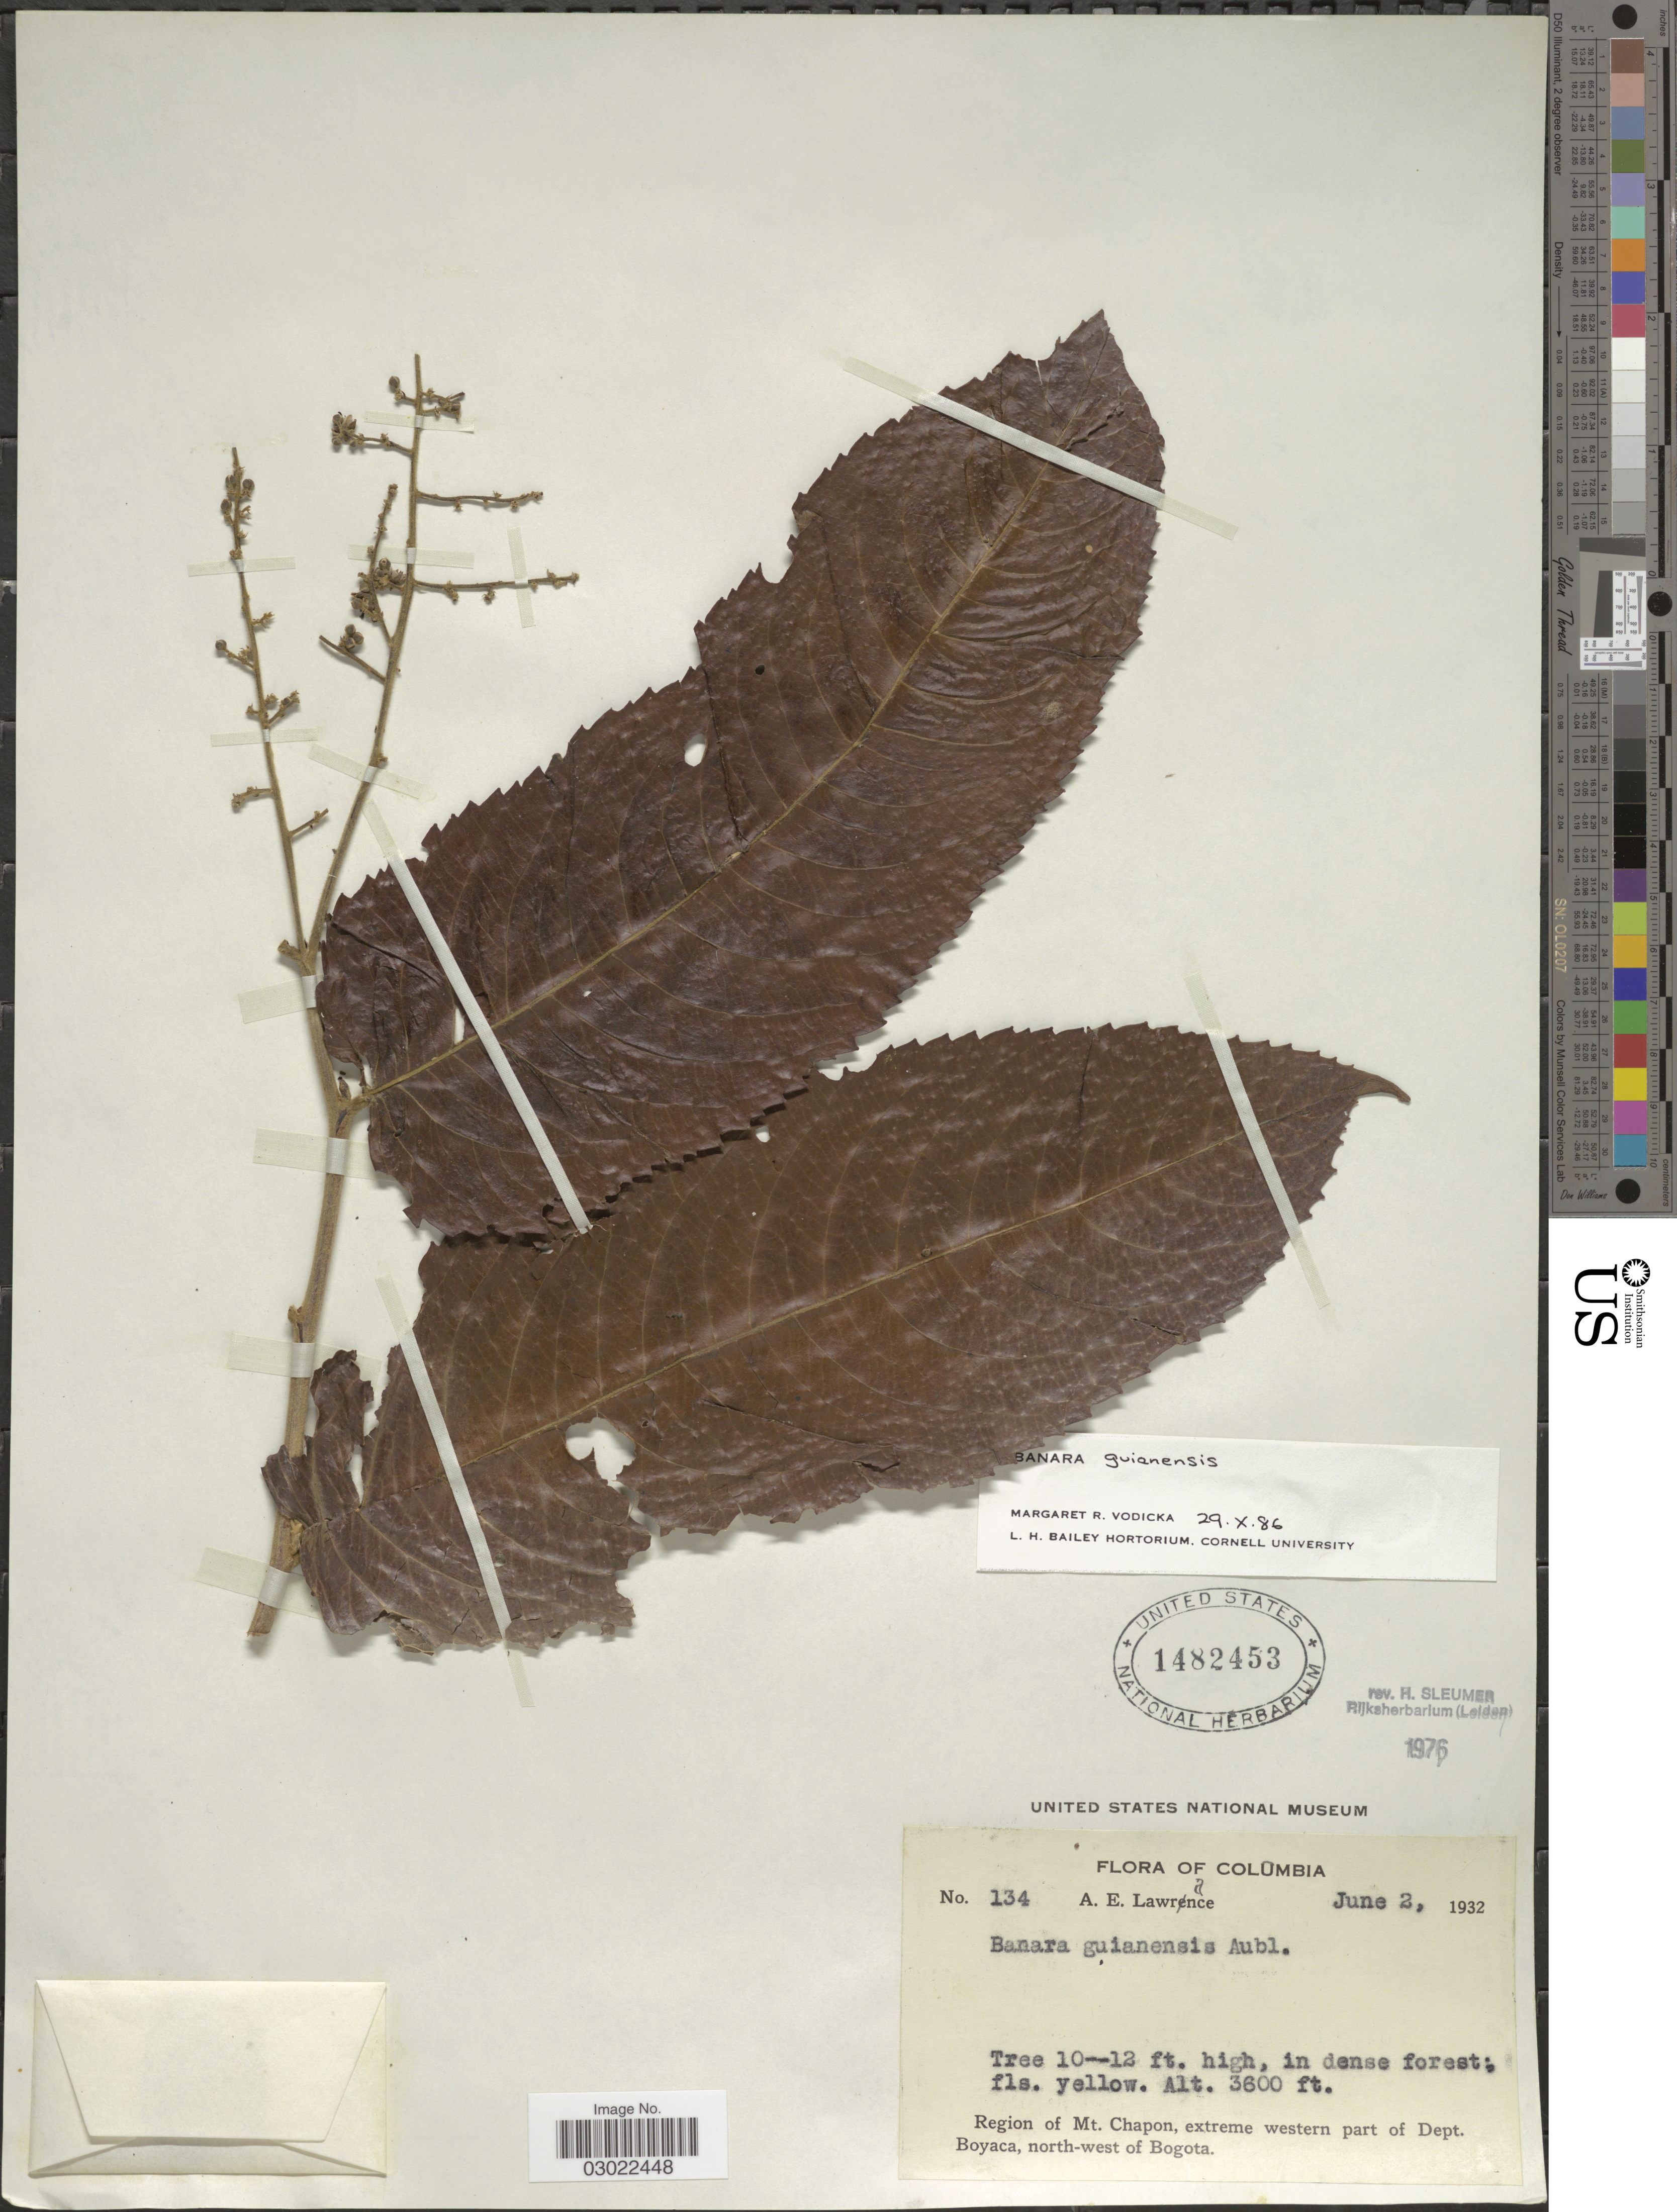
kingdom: Plantae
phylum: Tracheophyta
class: Magnoliopsida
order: Malpighiales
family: Salicaceae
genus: Banara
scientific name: Banara guianensis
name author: Aubl.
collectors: A. Lawrance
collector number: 134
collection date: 1932-06-02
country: Colombia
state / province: Boyacá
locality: Region of Mt. Chapon, extreme western part of Dept. Boyaca, north-west of Bogota.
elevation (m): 1097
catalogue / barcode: US 1482453